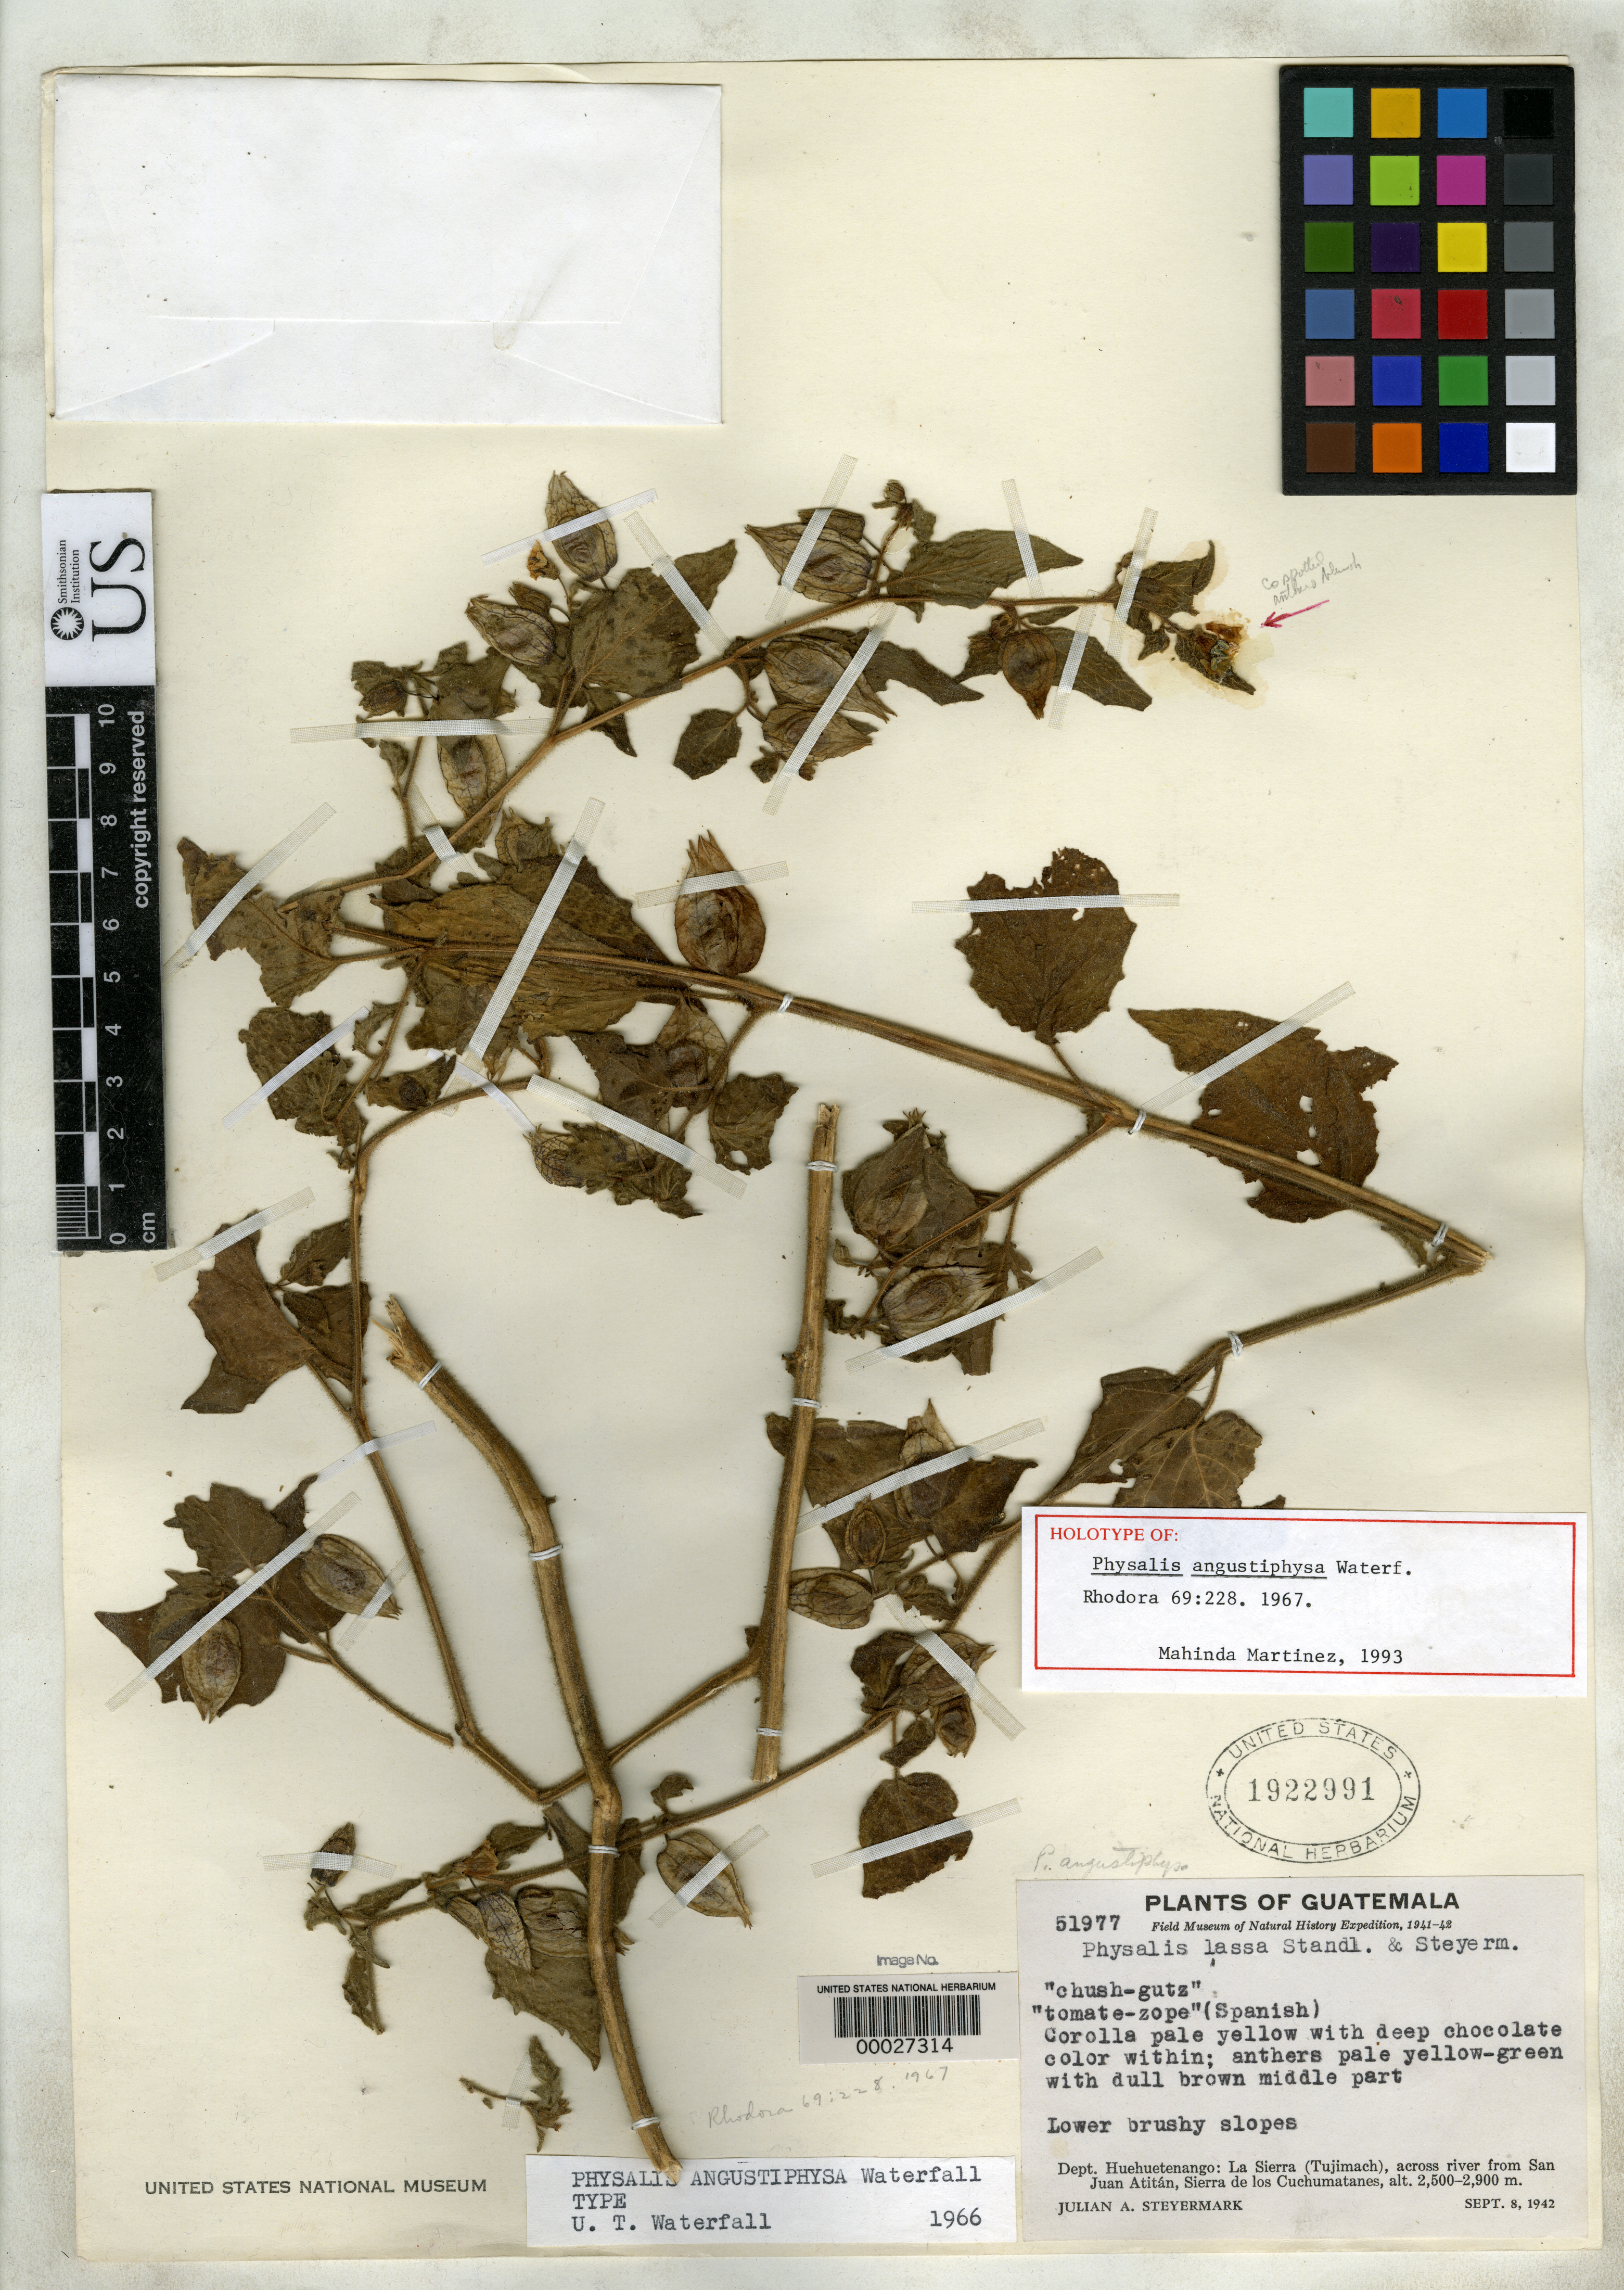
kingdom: Plantae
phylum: Tracheophyta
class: Magnoliopsida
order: Solanales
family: Solanaceae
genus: Physalis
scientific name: Physalis angustiphysa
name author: Waterf.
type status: Isotype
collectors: J. Steyermark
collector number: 51977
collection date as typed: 08 Sep 1942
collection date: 1942-09-08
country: Guatemala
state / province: Huehuetenango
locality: S river from San Juan Atitlan.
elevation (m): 2500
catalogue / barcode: US 1922991